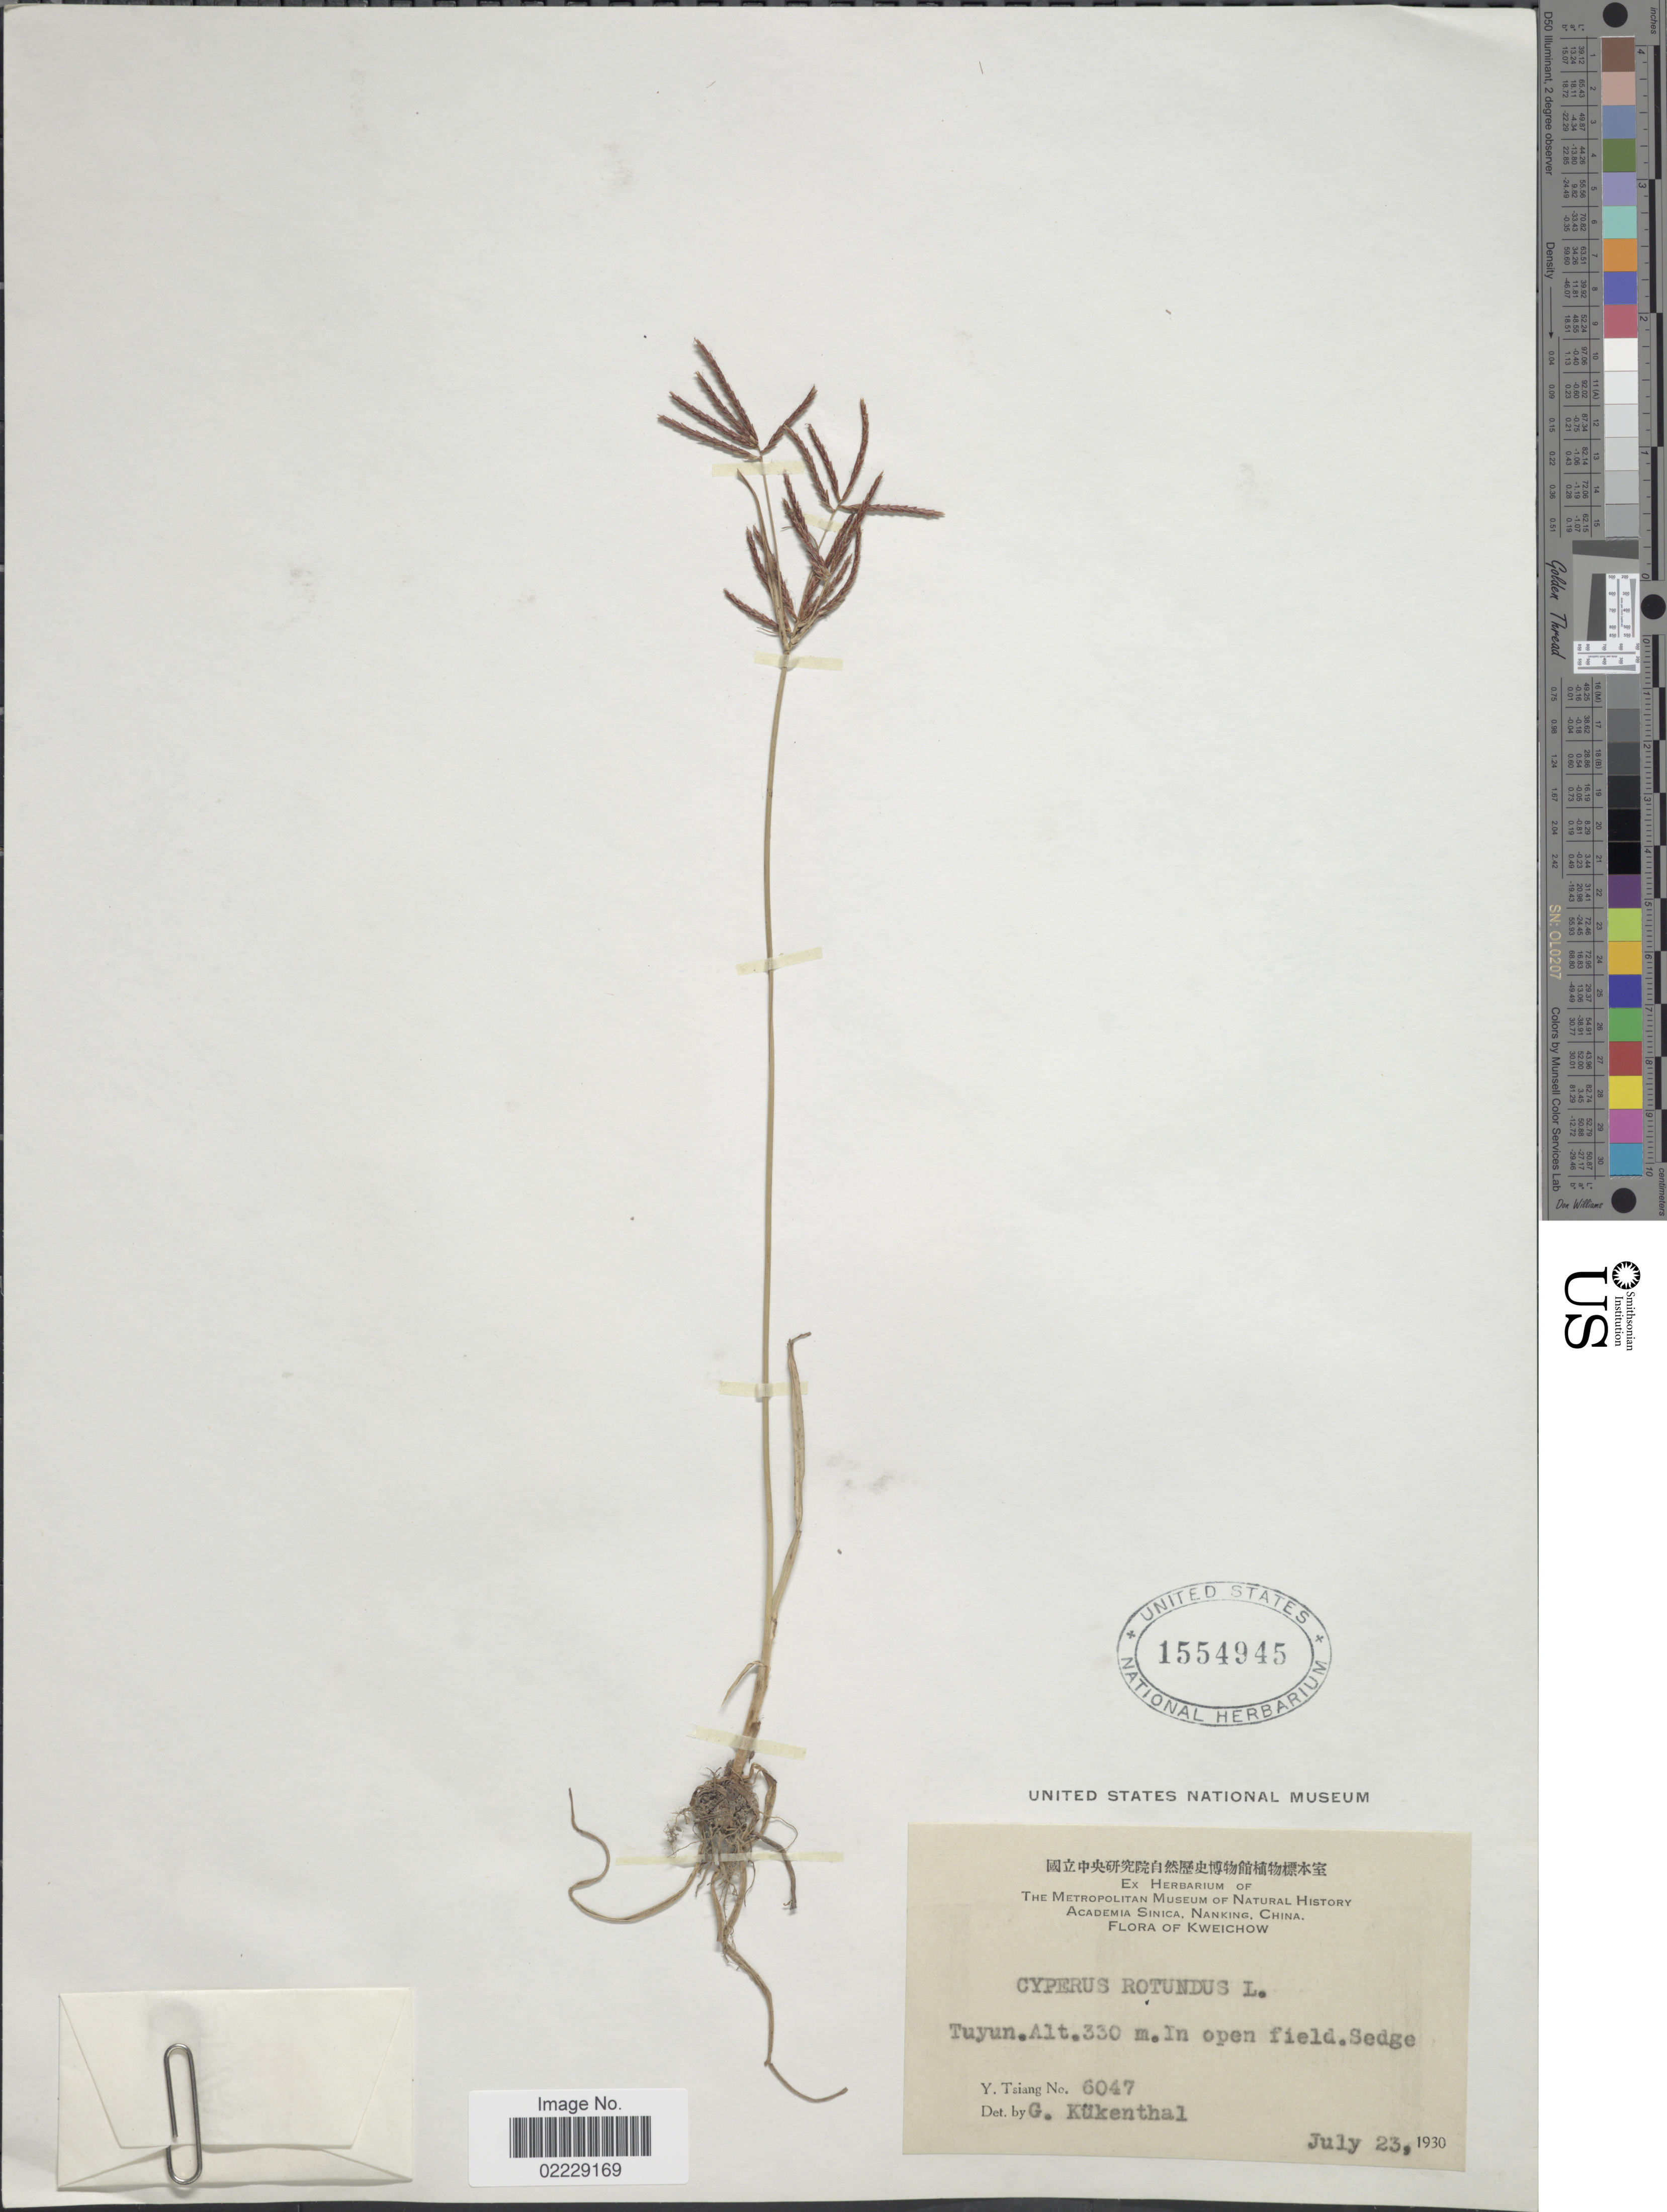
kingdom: Plantae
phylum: Tracheophyta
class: Liliopsida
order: Poales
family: Cyperaceae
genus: Cyperus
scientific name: Cyperus rotundus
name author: L.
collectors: Y. Tsiang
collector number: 6047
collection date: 1930-07-23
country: China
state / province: Guizhou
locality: Kweichow, Tuyun, in open field.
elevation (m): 330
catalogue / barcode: US 1554945